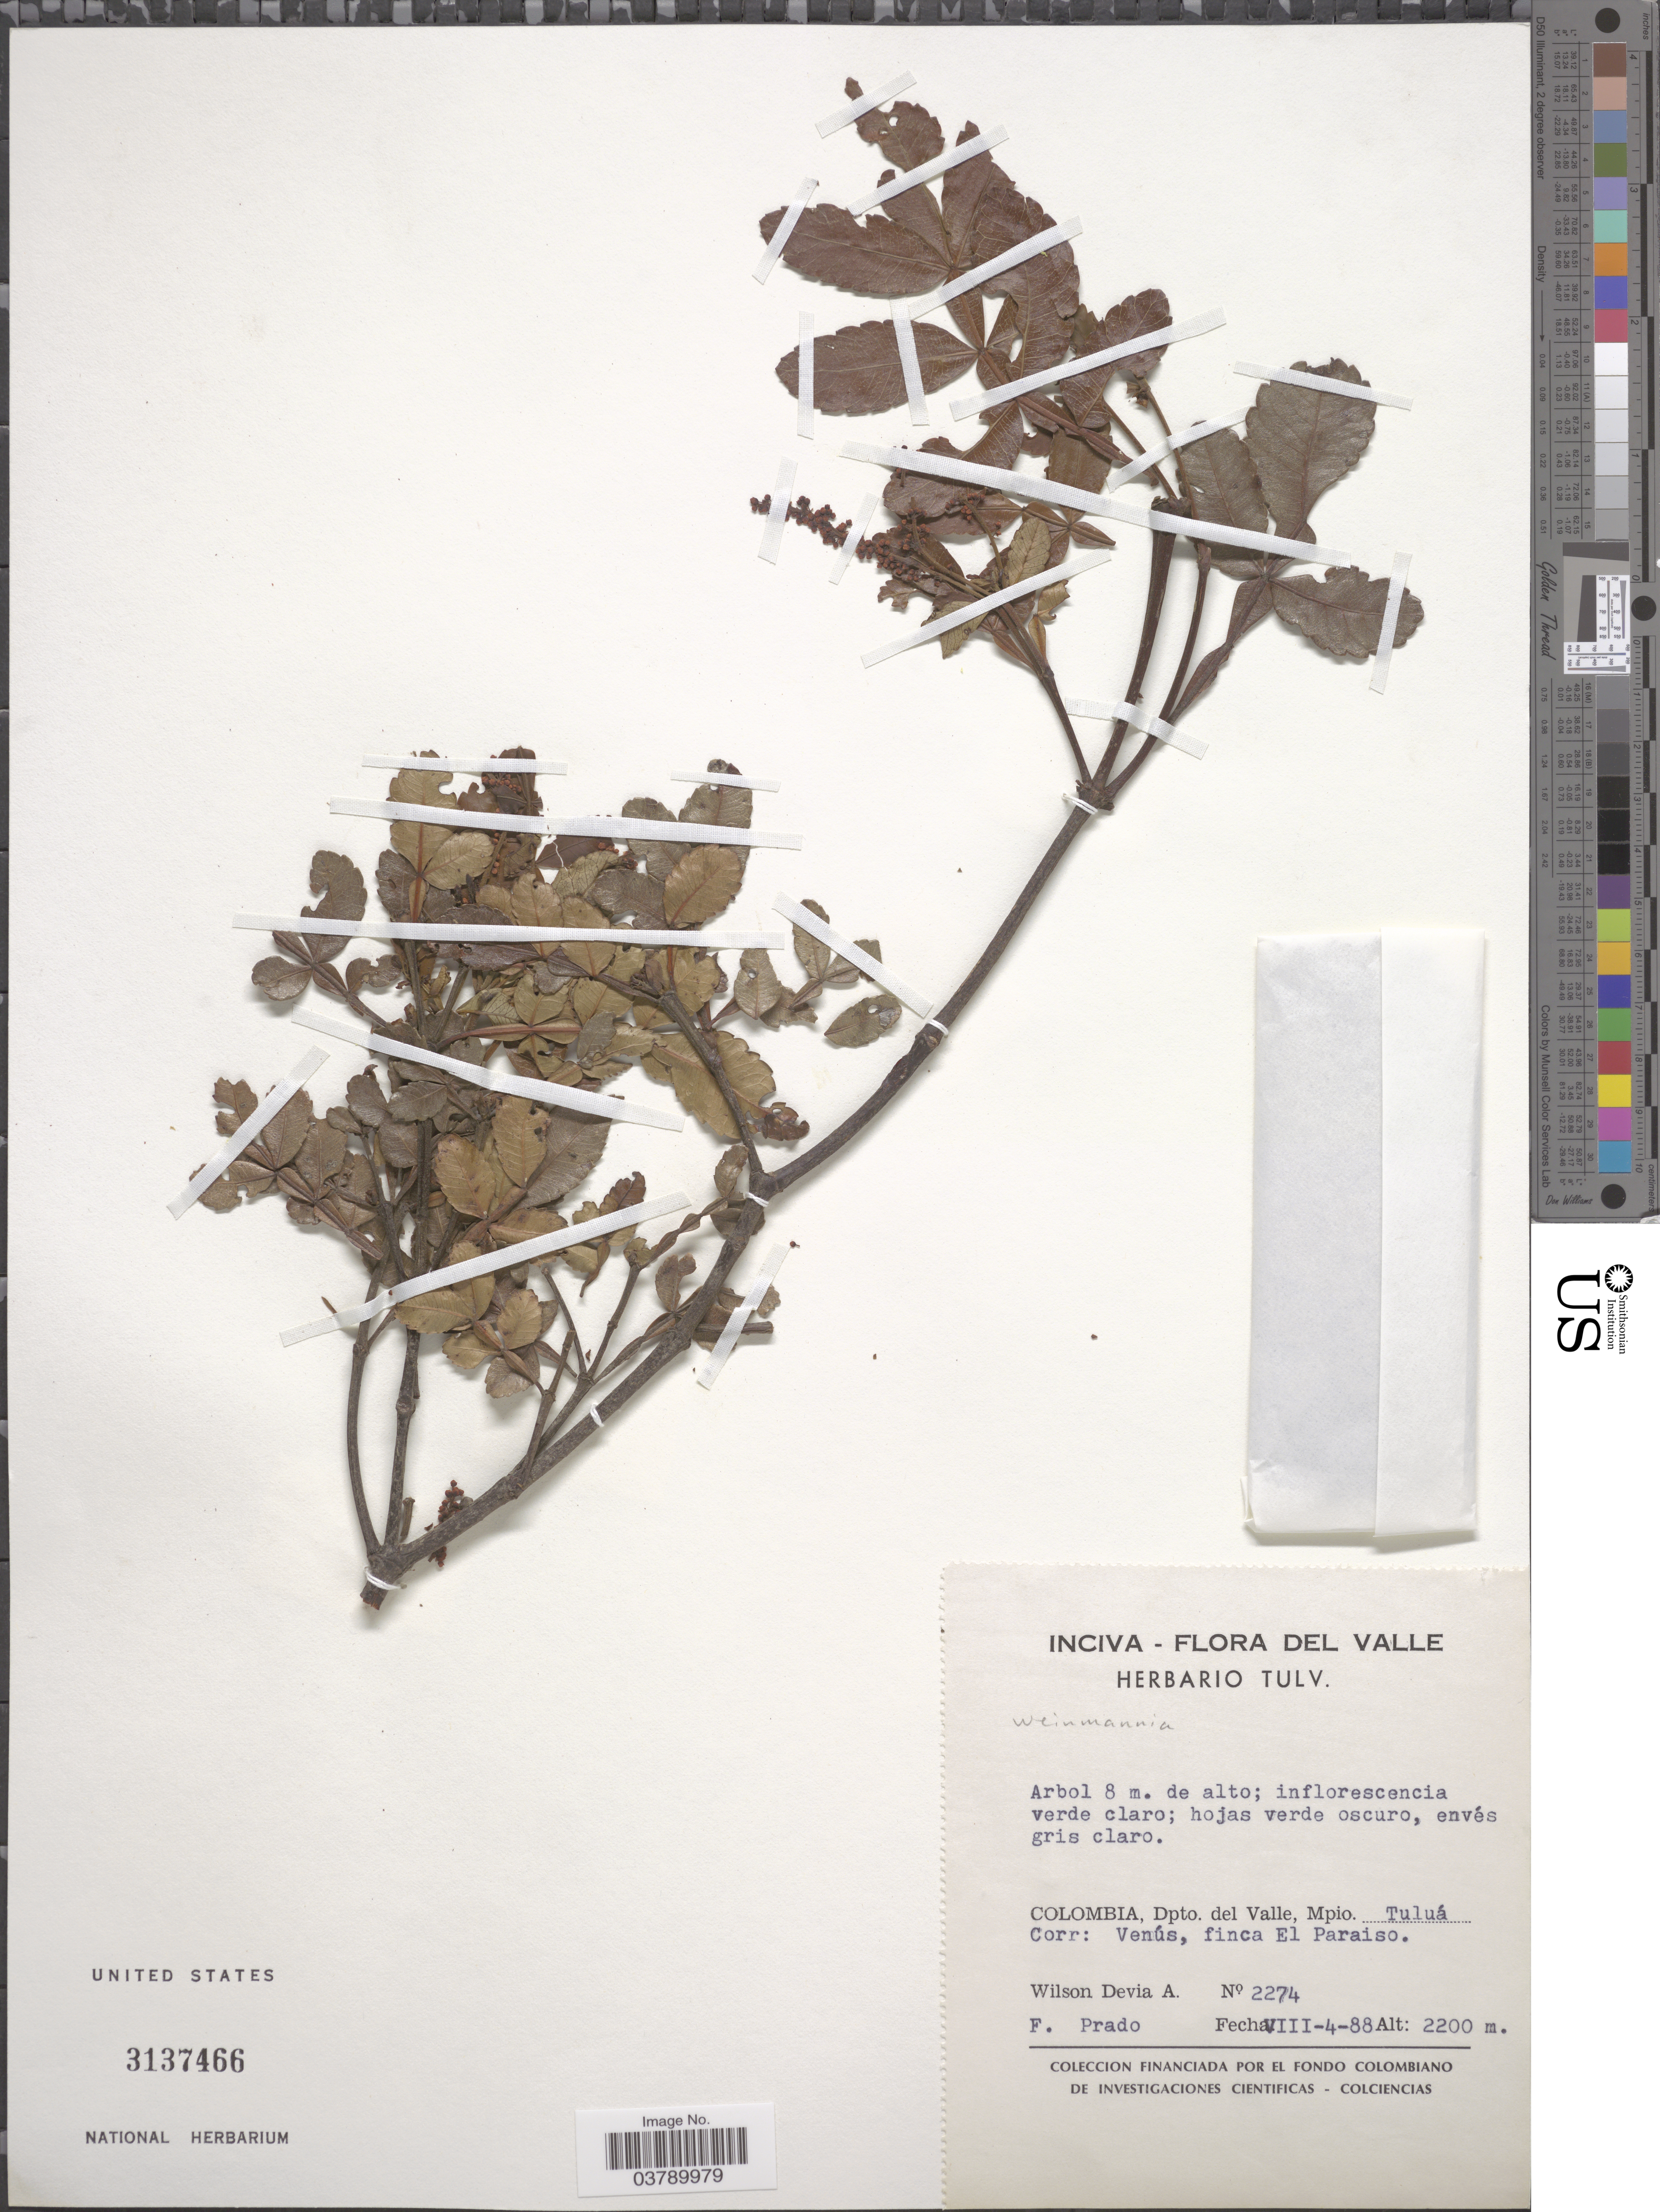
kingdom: Plantae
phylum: Tracheophyta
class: Magnoliopsida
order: Oxalidales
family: Cunoniaceae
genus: Weinmannia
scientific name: Weinmannia sp.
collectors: W. Devia A. & F. Prado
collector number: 2274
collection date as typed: Transcribed d/m/y: 4/8/88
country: Colombia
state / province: Valle del Cauca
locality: Dpto. del Valle, Mpio. Tuluá. Corr: Venús, finca El Paraiso.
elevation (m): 2200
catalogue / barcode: US 3137466